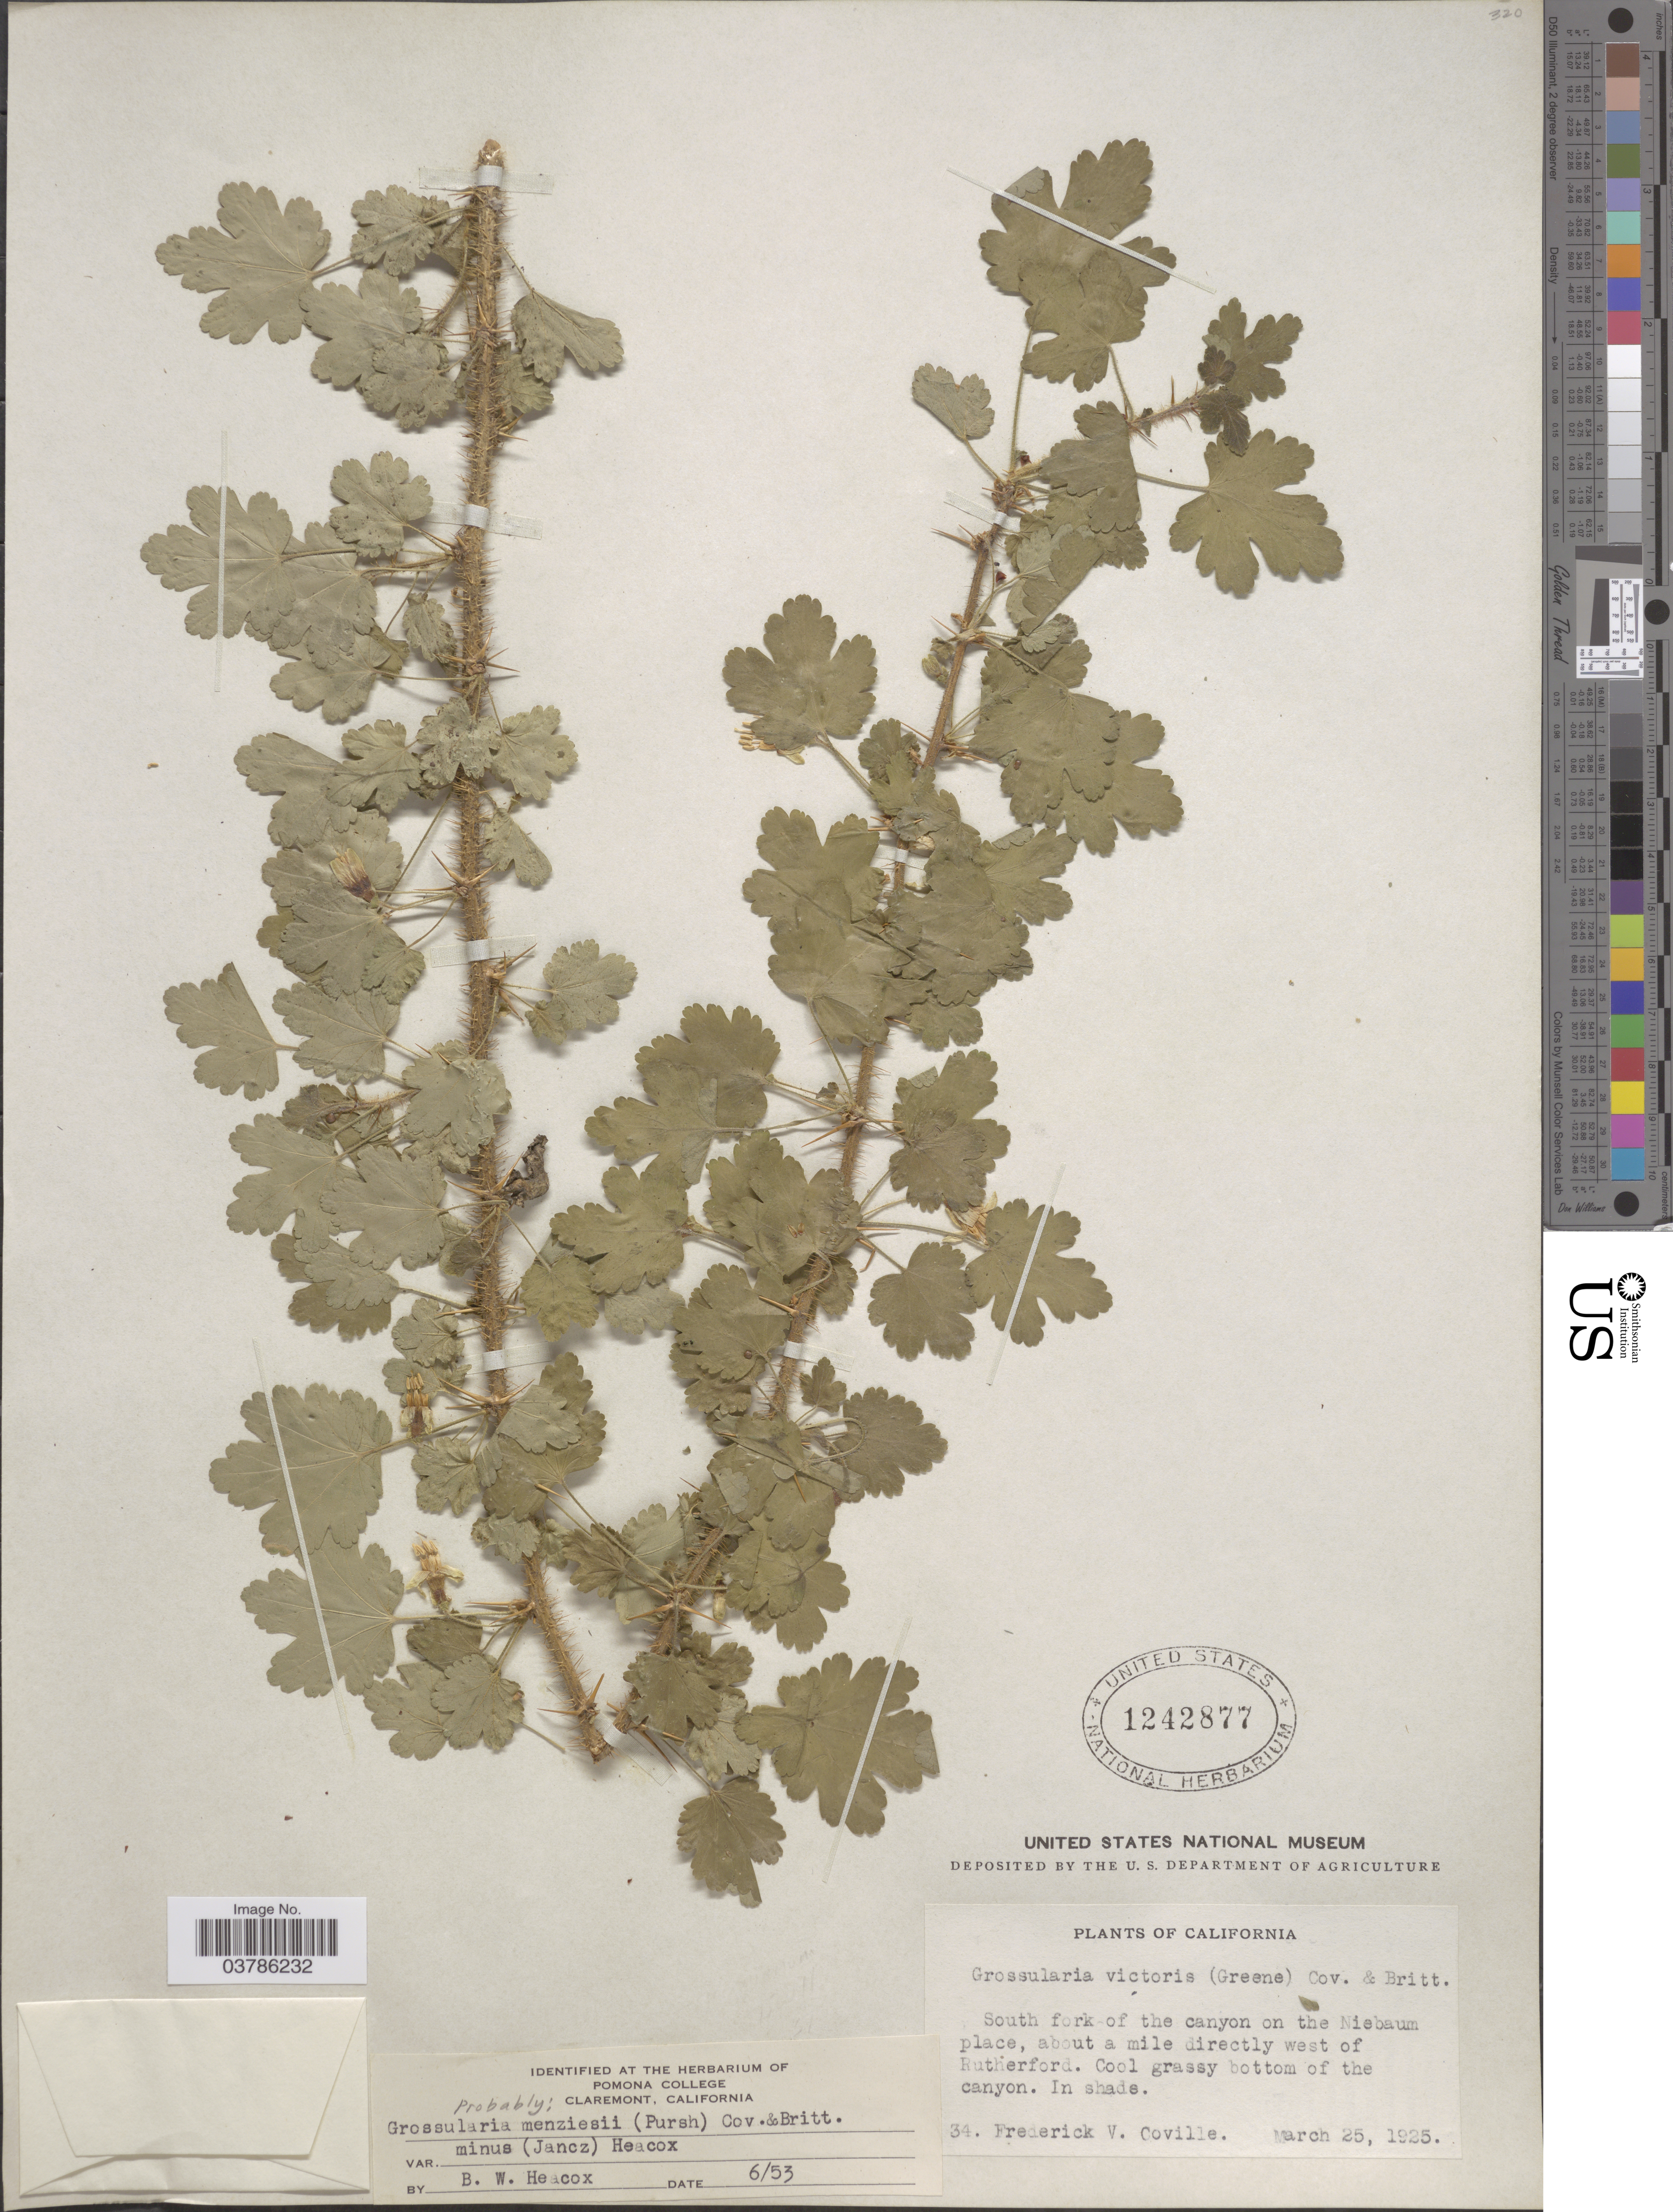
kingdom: Plantae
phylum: Tracheophyta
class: Magnoliopsida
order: Saxifragales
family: Grossulariaceae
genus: Ribes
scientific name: Ribes menziesii var. minus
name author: Jancz.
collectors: F. V. Coville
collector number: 34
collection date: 1925-03-25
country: United States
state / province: California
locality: South fork of the canyon on the Niebaum place, about a mile directly west of Rutherford.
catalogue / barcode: US 1242877